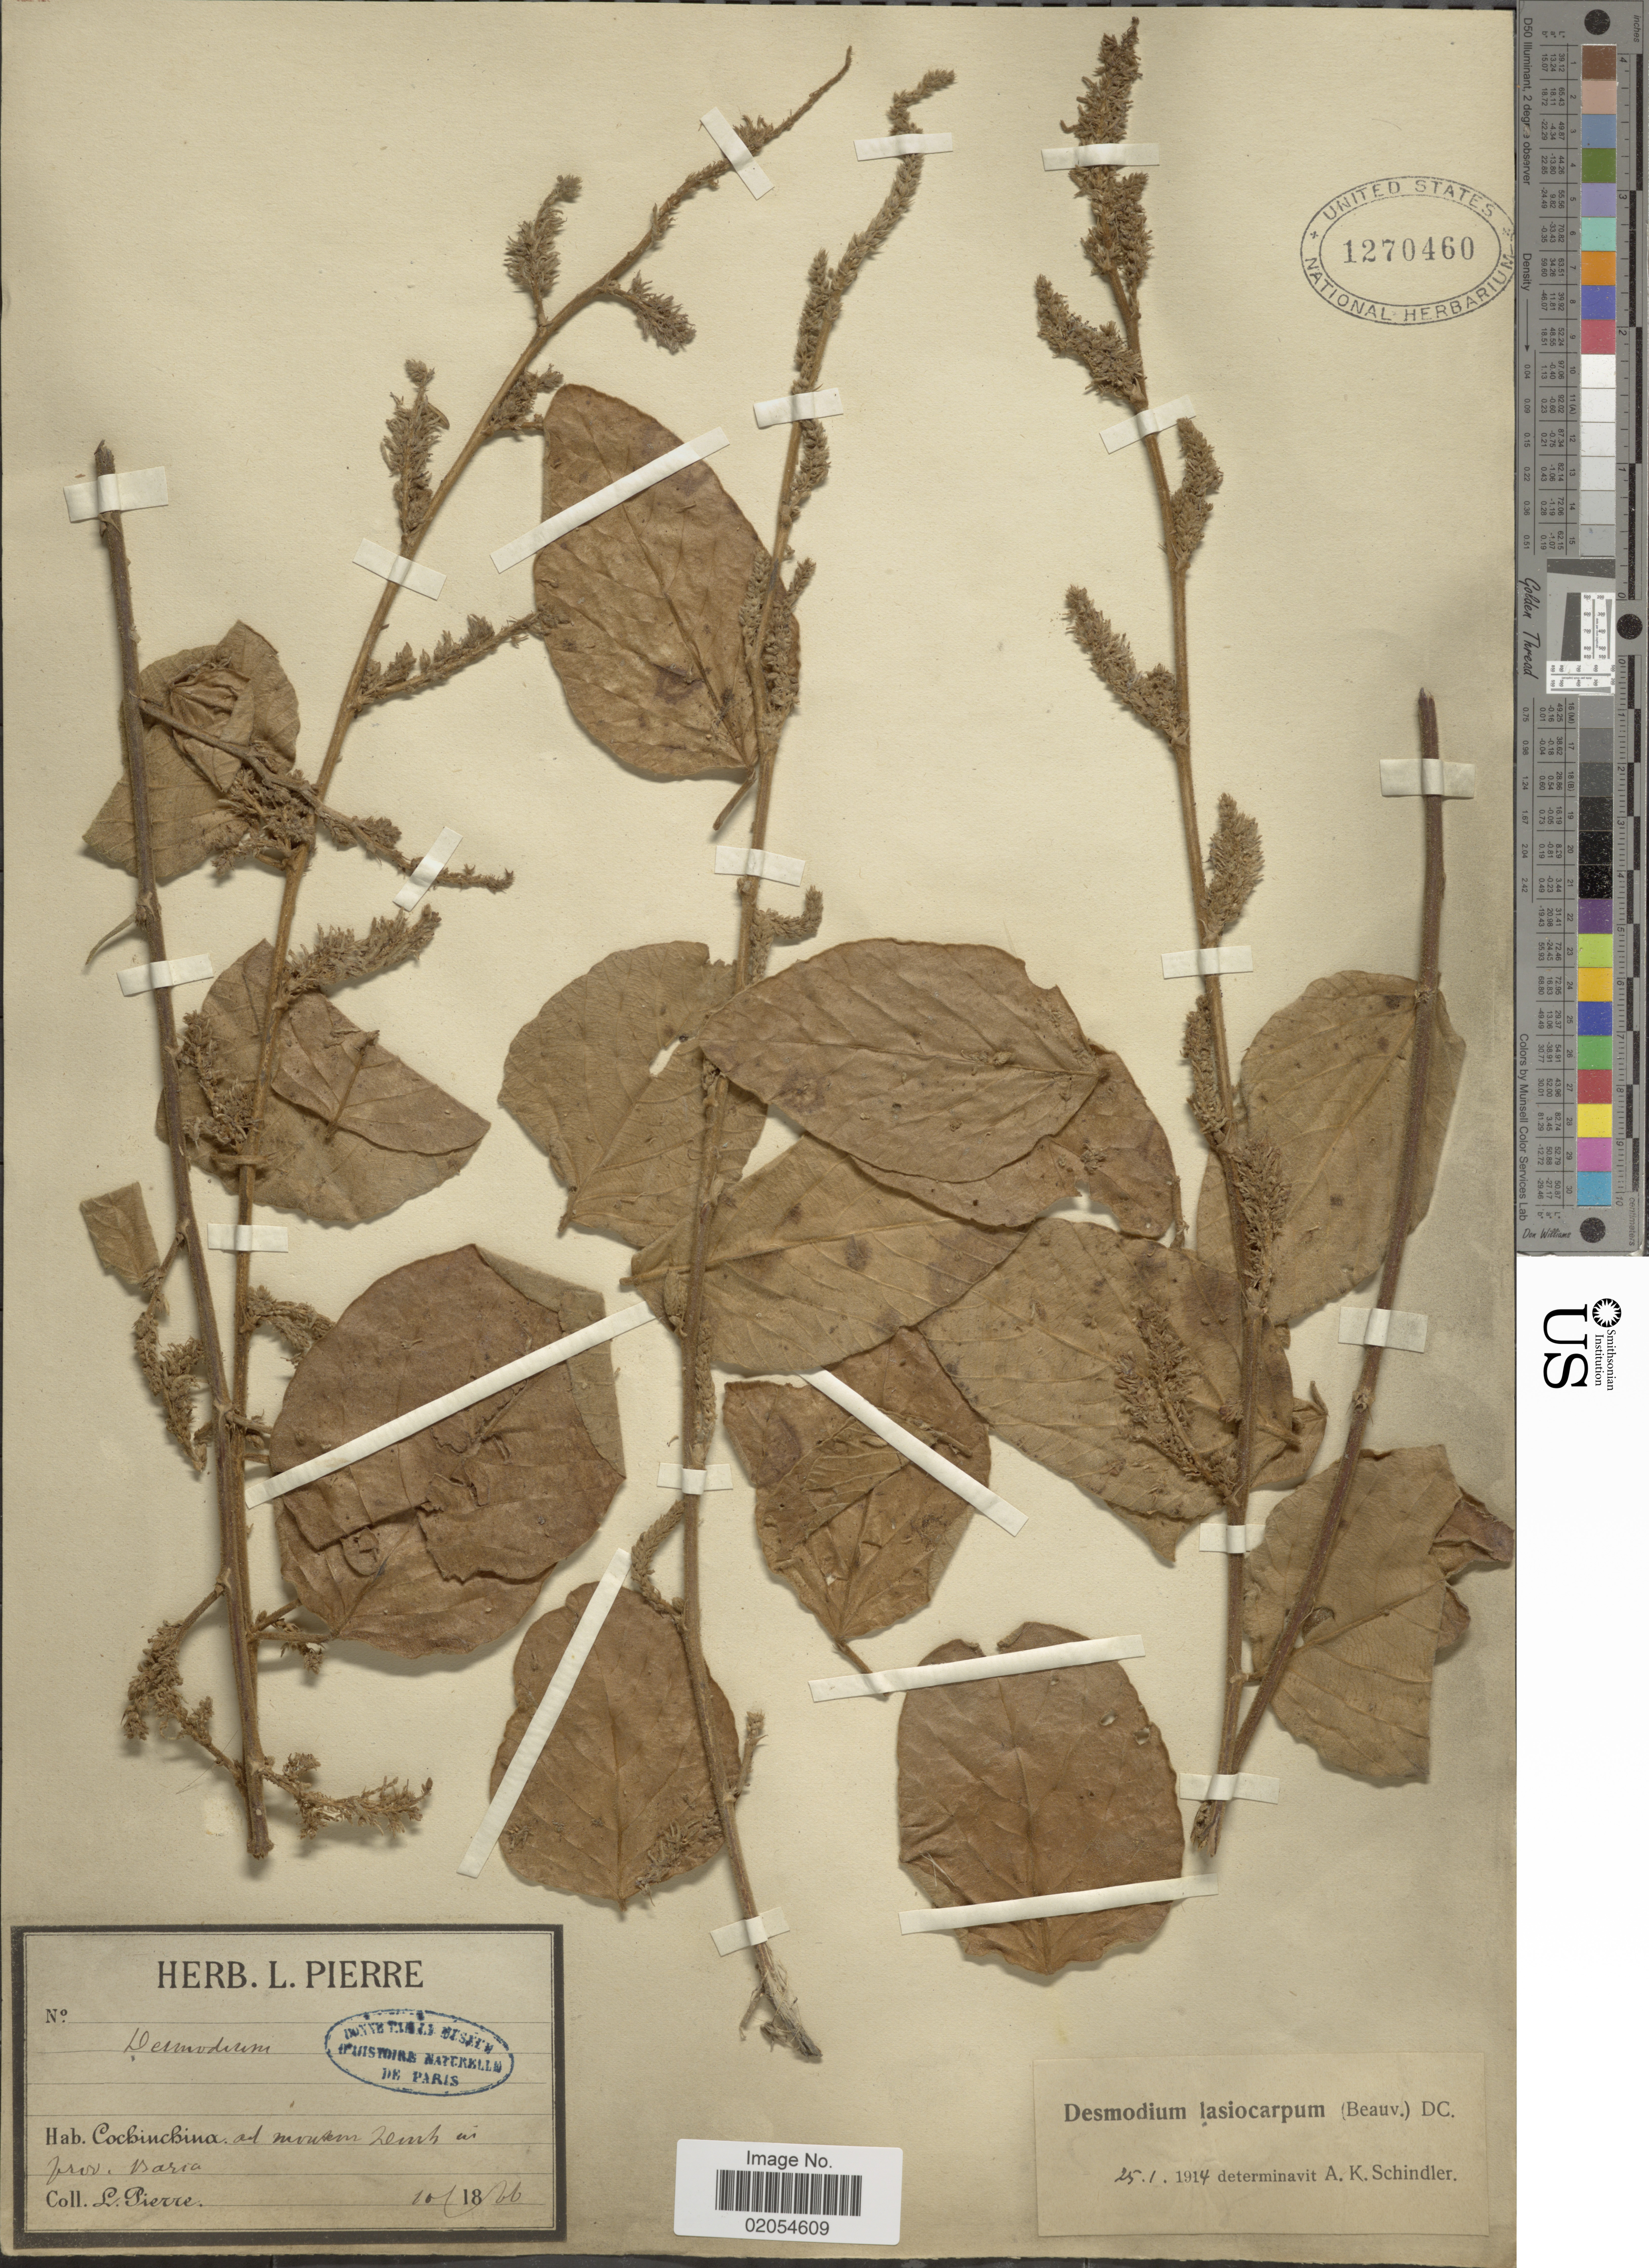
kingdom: Plantae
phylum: Tracheophyta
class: Magnoliopsida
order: Fabales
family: Fabaceae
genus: Polhillides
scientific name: Polhillides velutina subsp. velutina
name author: (Willd.) H. Ohashi & K. Ohashi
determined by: Strong, Mark T., (BOT), Smithsonian Institution - National Museum of Natural History (UNITED STATES)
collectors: L. Pierre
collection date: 1866-10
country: Vietnam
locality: Cochinchina, ad mouterm Zemh in prov. Bà Rịa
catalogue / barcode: US 1270460